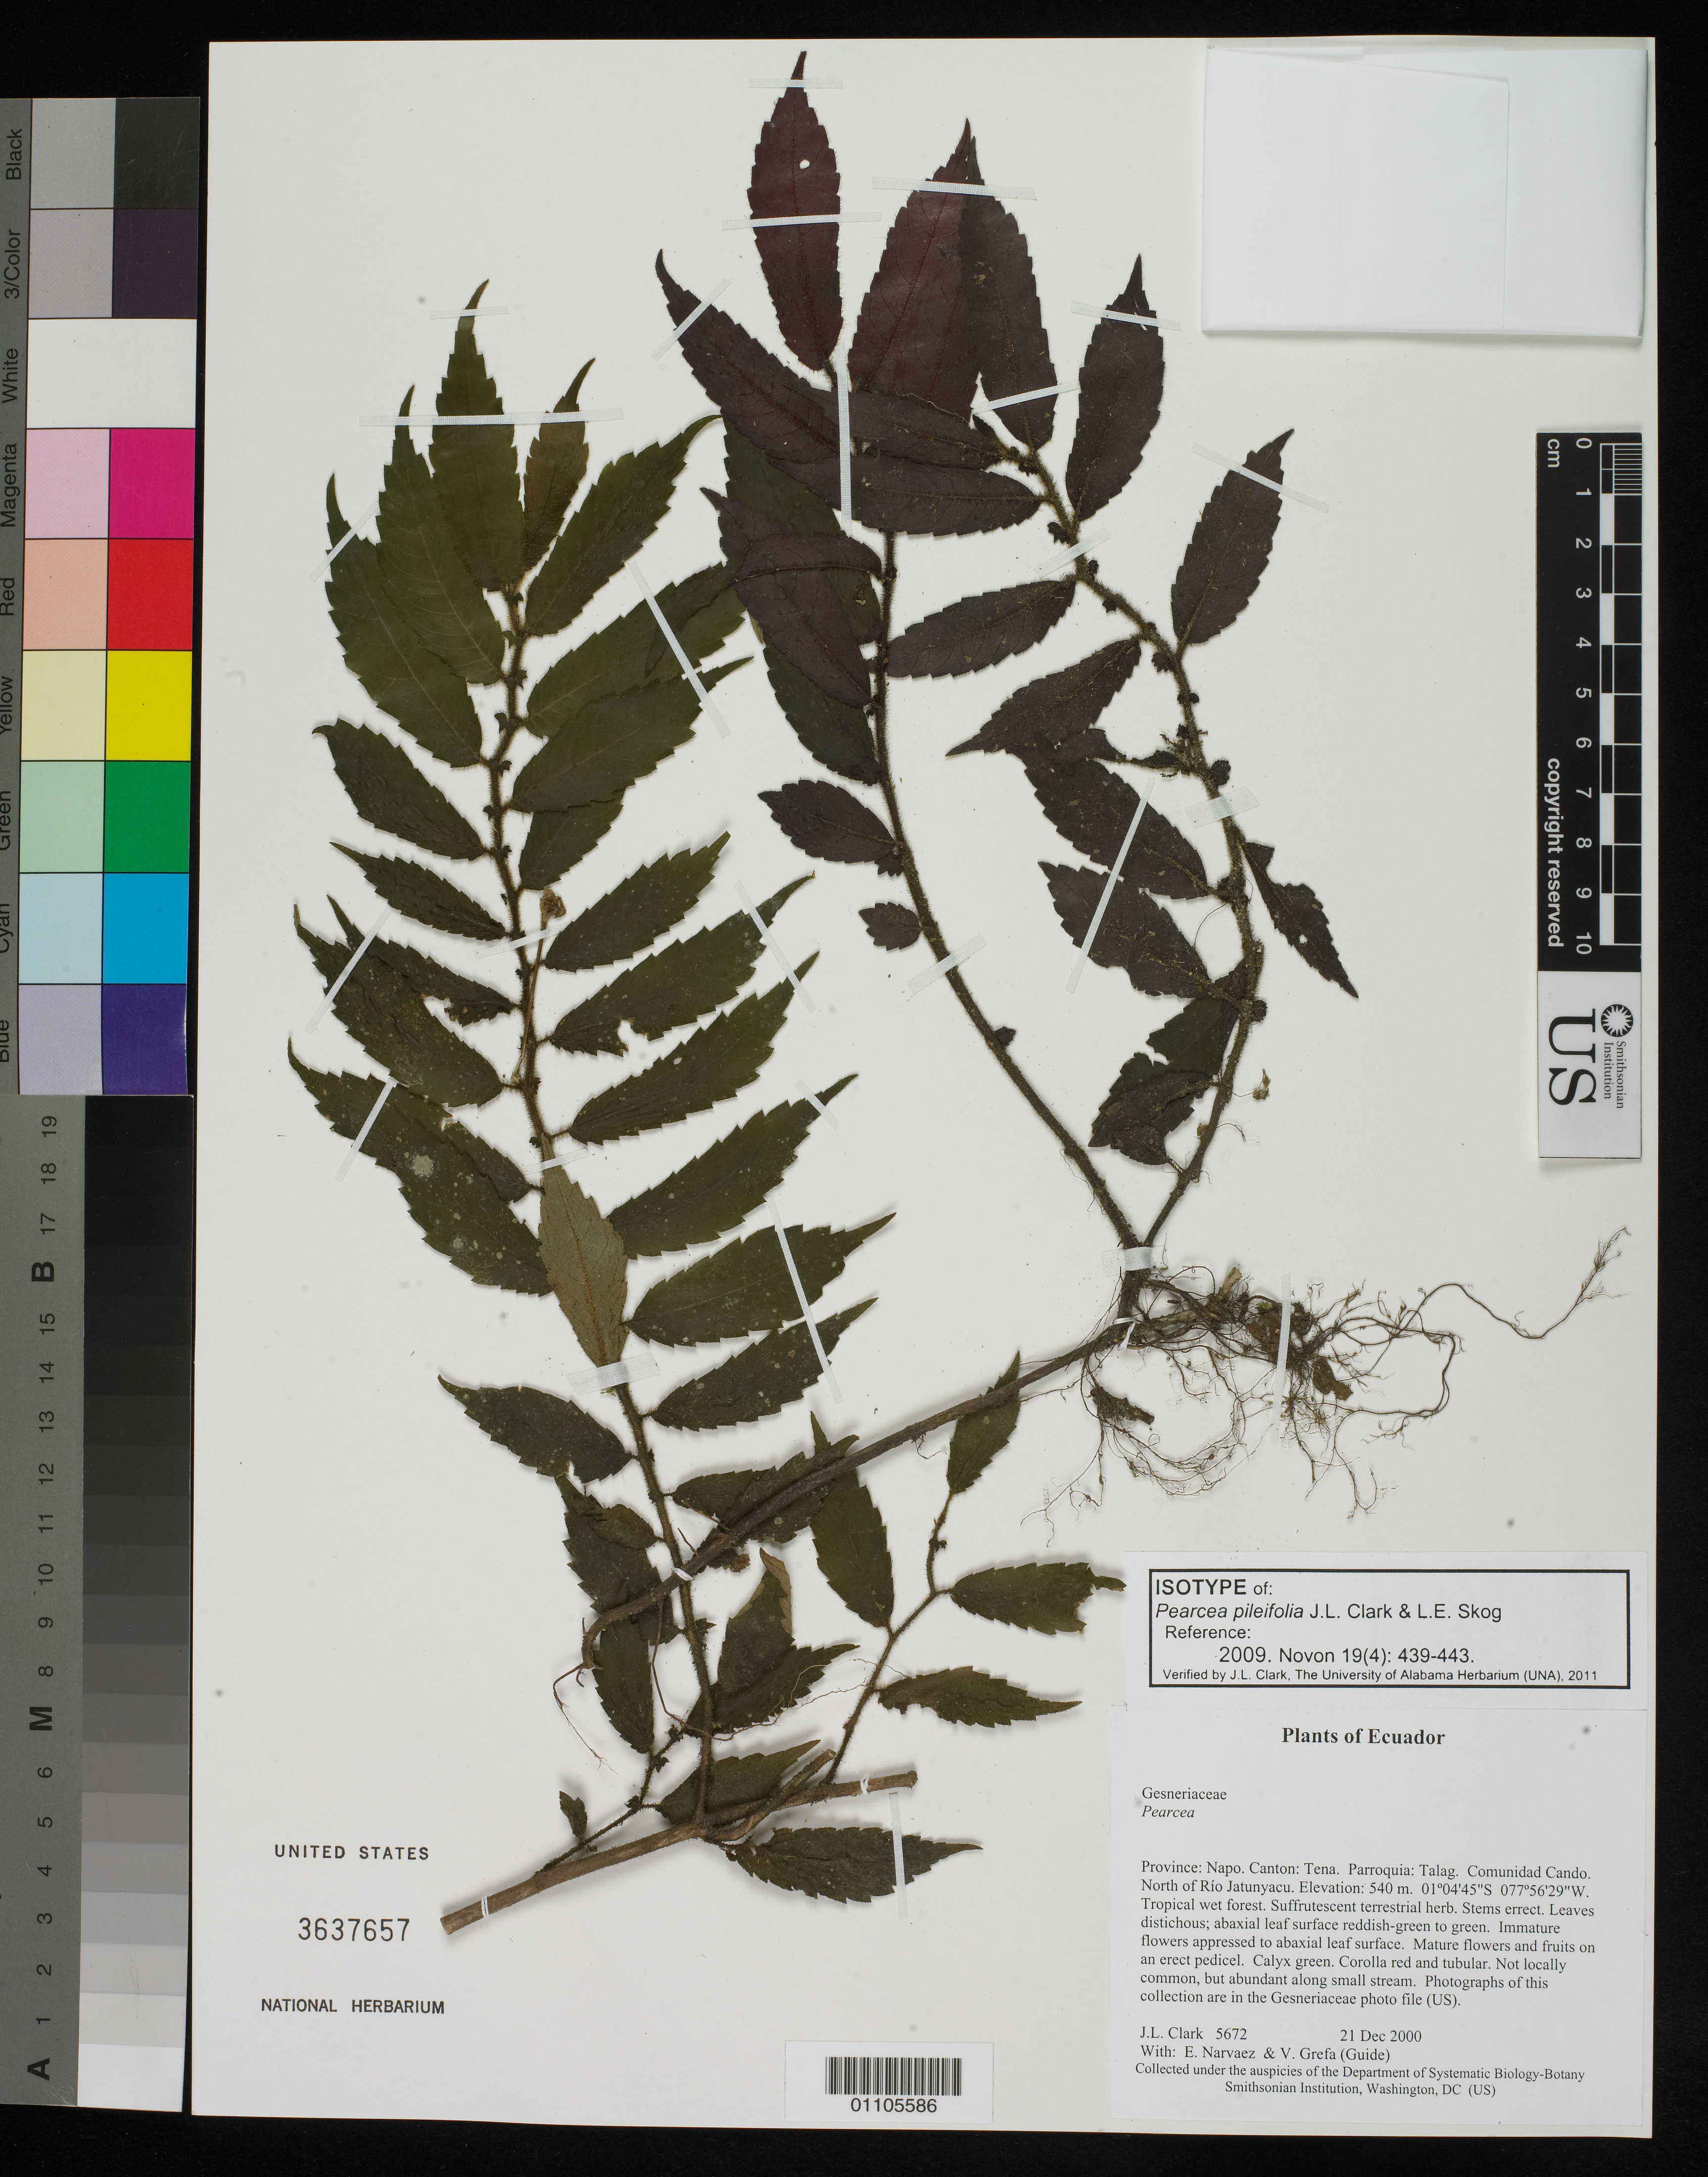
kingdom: Plantae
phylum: Tracheophyta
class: Magnoliopsida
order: Lamiales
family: Gesneriaceae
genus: Pearcea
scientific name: Pearcea pileifolia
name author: J.L. Clark & L.E. Skog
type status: Isotype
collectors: J. L. Clark, E. Narváez & V. Grefa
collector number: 5672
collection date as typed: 21 Dec 2000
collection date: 2000-12-21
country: Ecuador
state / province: Napo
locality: Province: Napo. Canton: Tena. Parroquia: Talag. Comunidad Cando, north of Río Jatunyacu.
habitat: Tropical wet forest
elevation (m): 540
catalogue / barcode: US 3637657